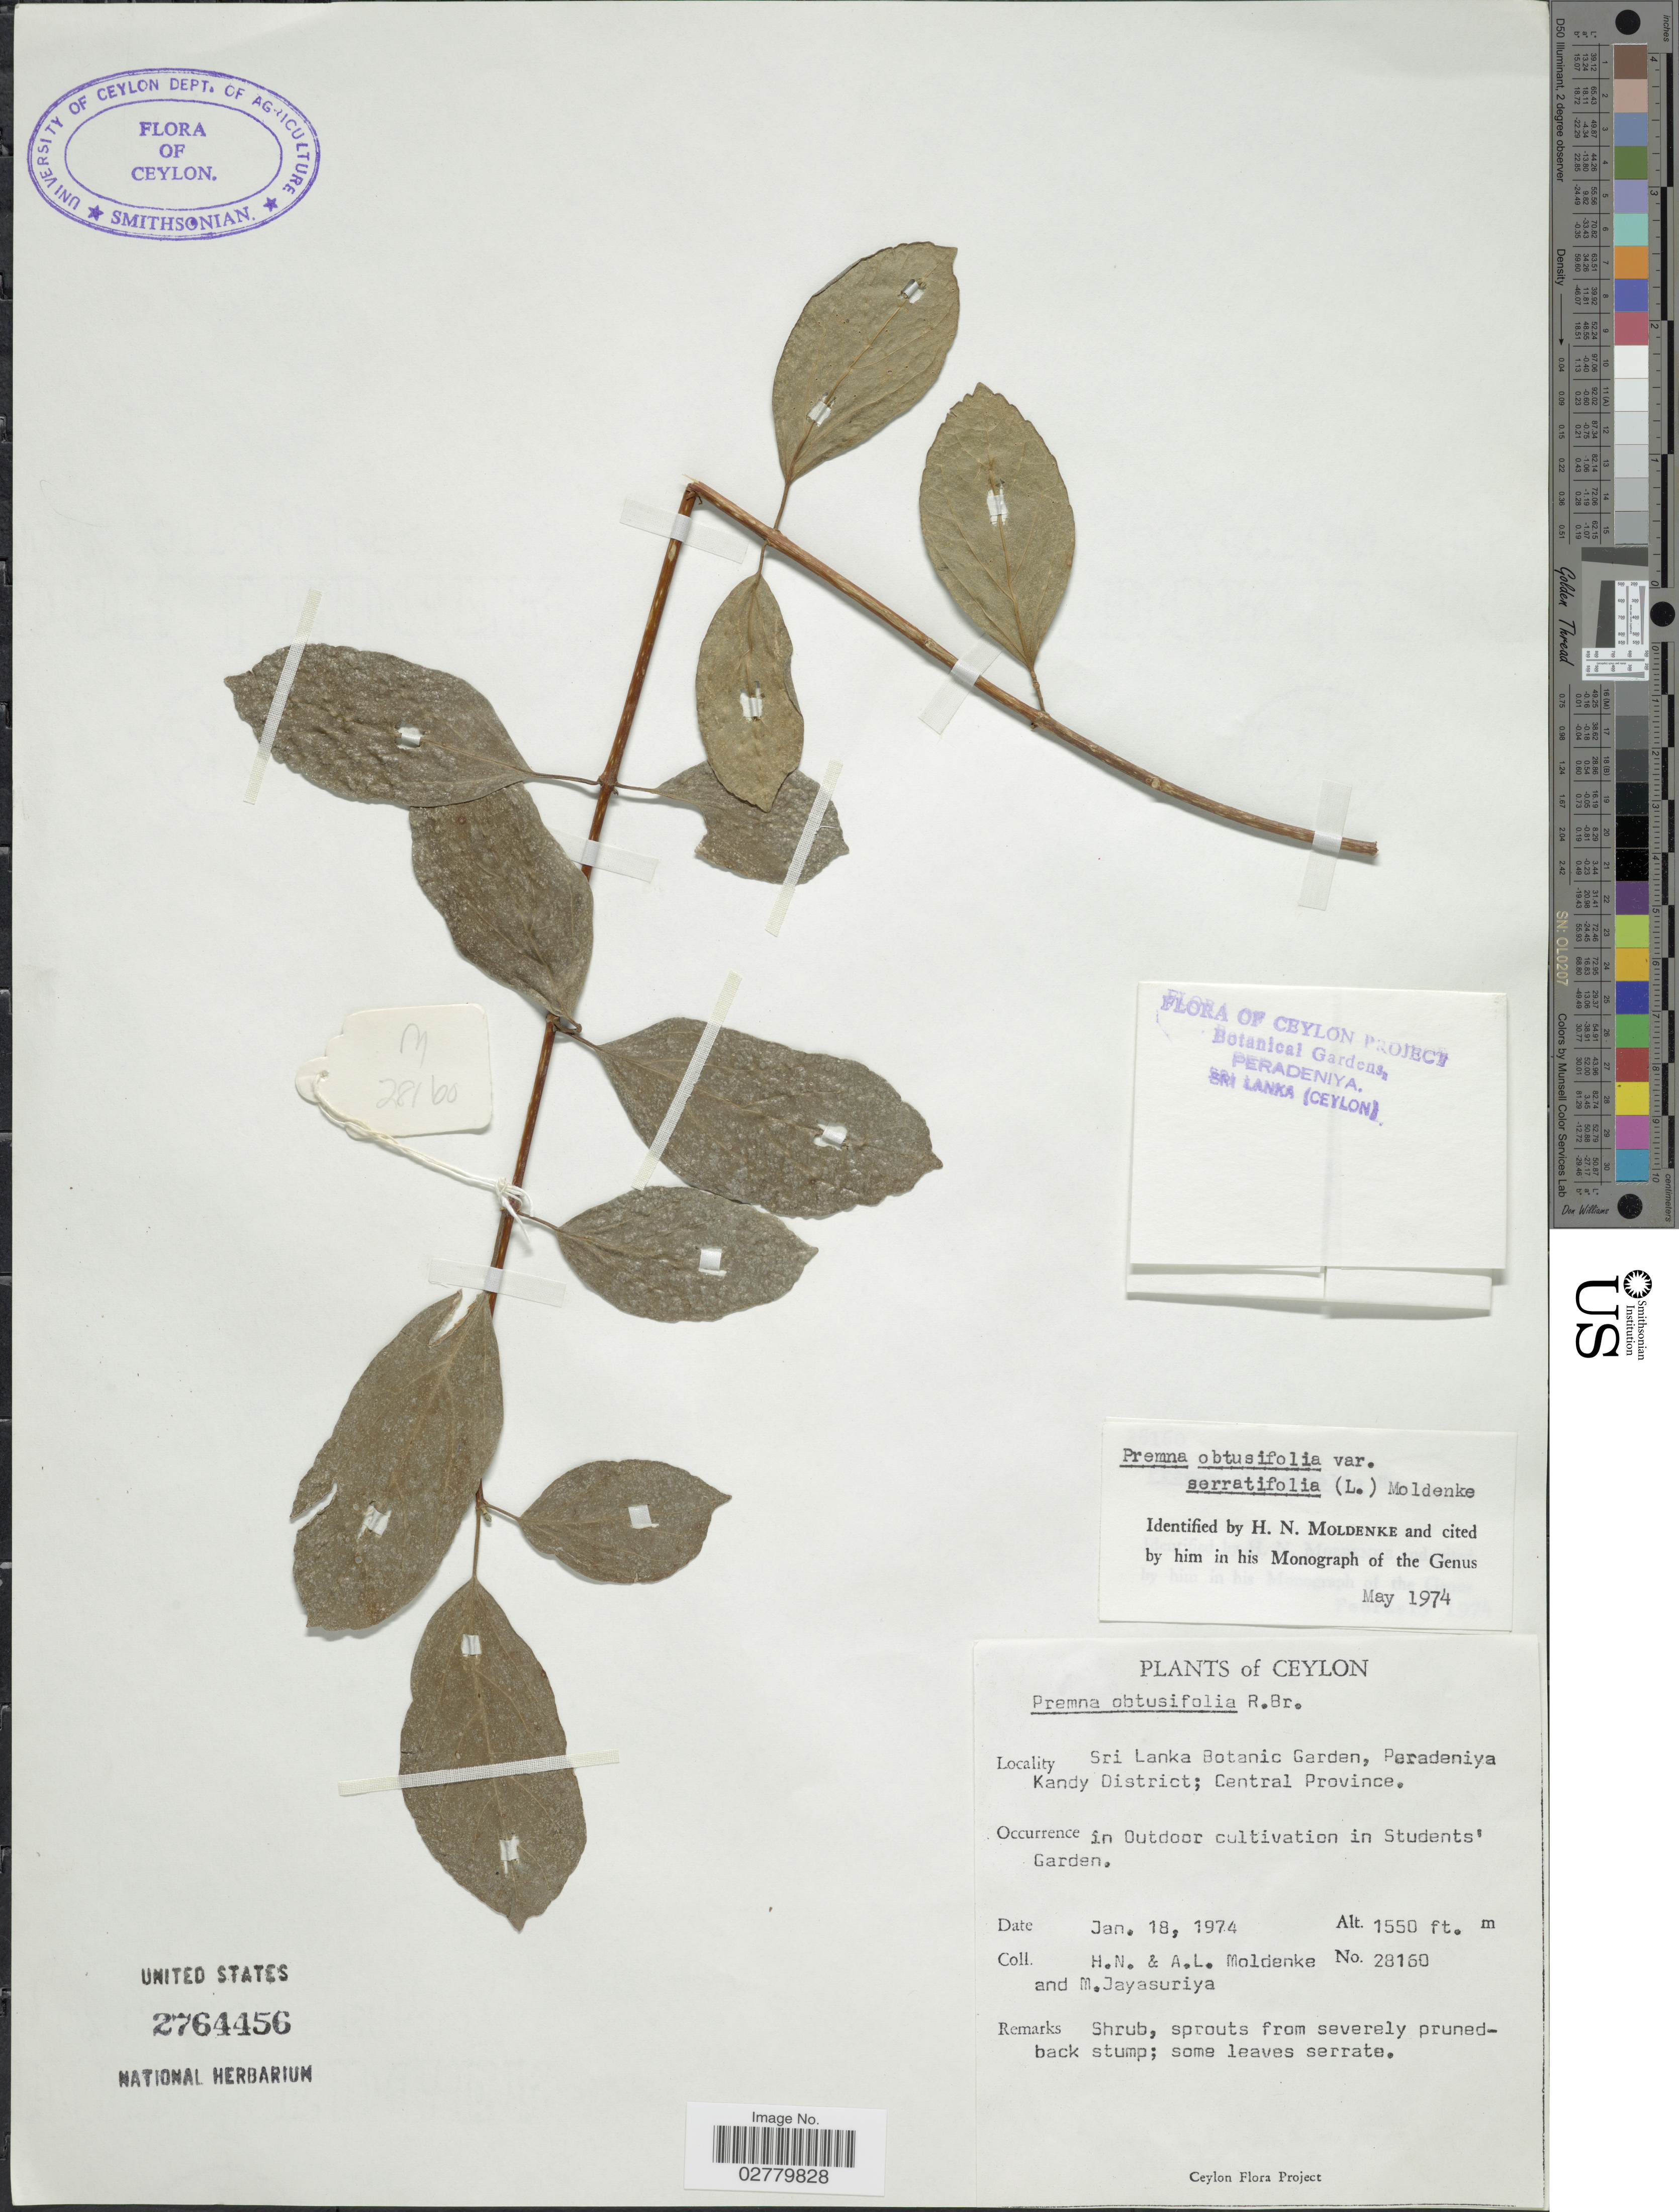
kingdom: Plantae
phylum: Tracheophyta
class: Magnoliopsida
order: Lamiales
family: Lamiaceae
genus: Premna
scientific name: Premna obtusifolia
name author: R. Br.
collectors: H. N. Moldenke, A. L. Moldenke & M. Jayasuriya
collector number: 28160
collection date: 1974-01-18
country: Sri Lanka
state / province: Central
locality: Ceylon. Sri Lanka Botanic Garden, Peradeniya Kandy District. In Outdoor cultivation in Students' Garden.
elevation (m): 457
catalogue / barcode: US 2764456